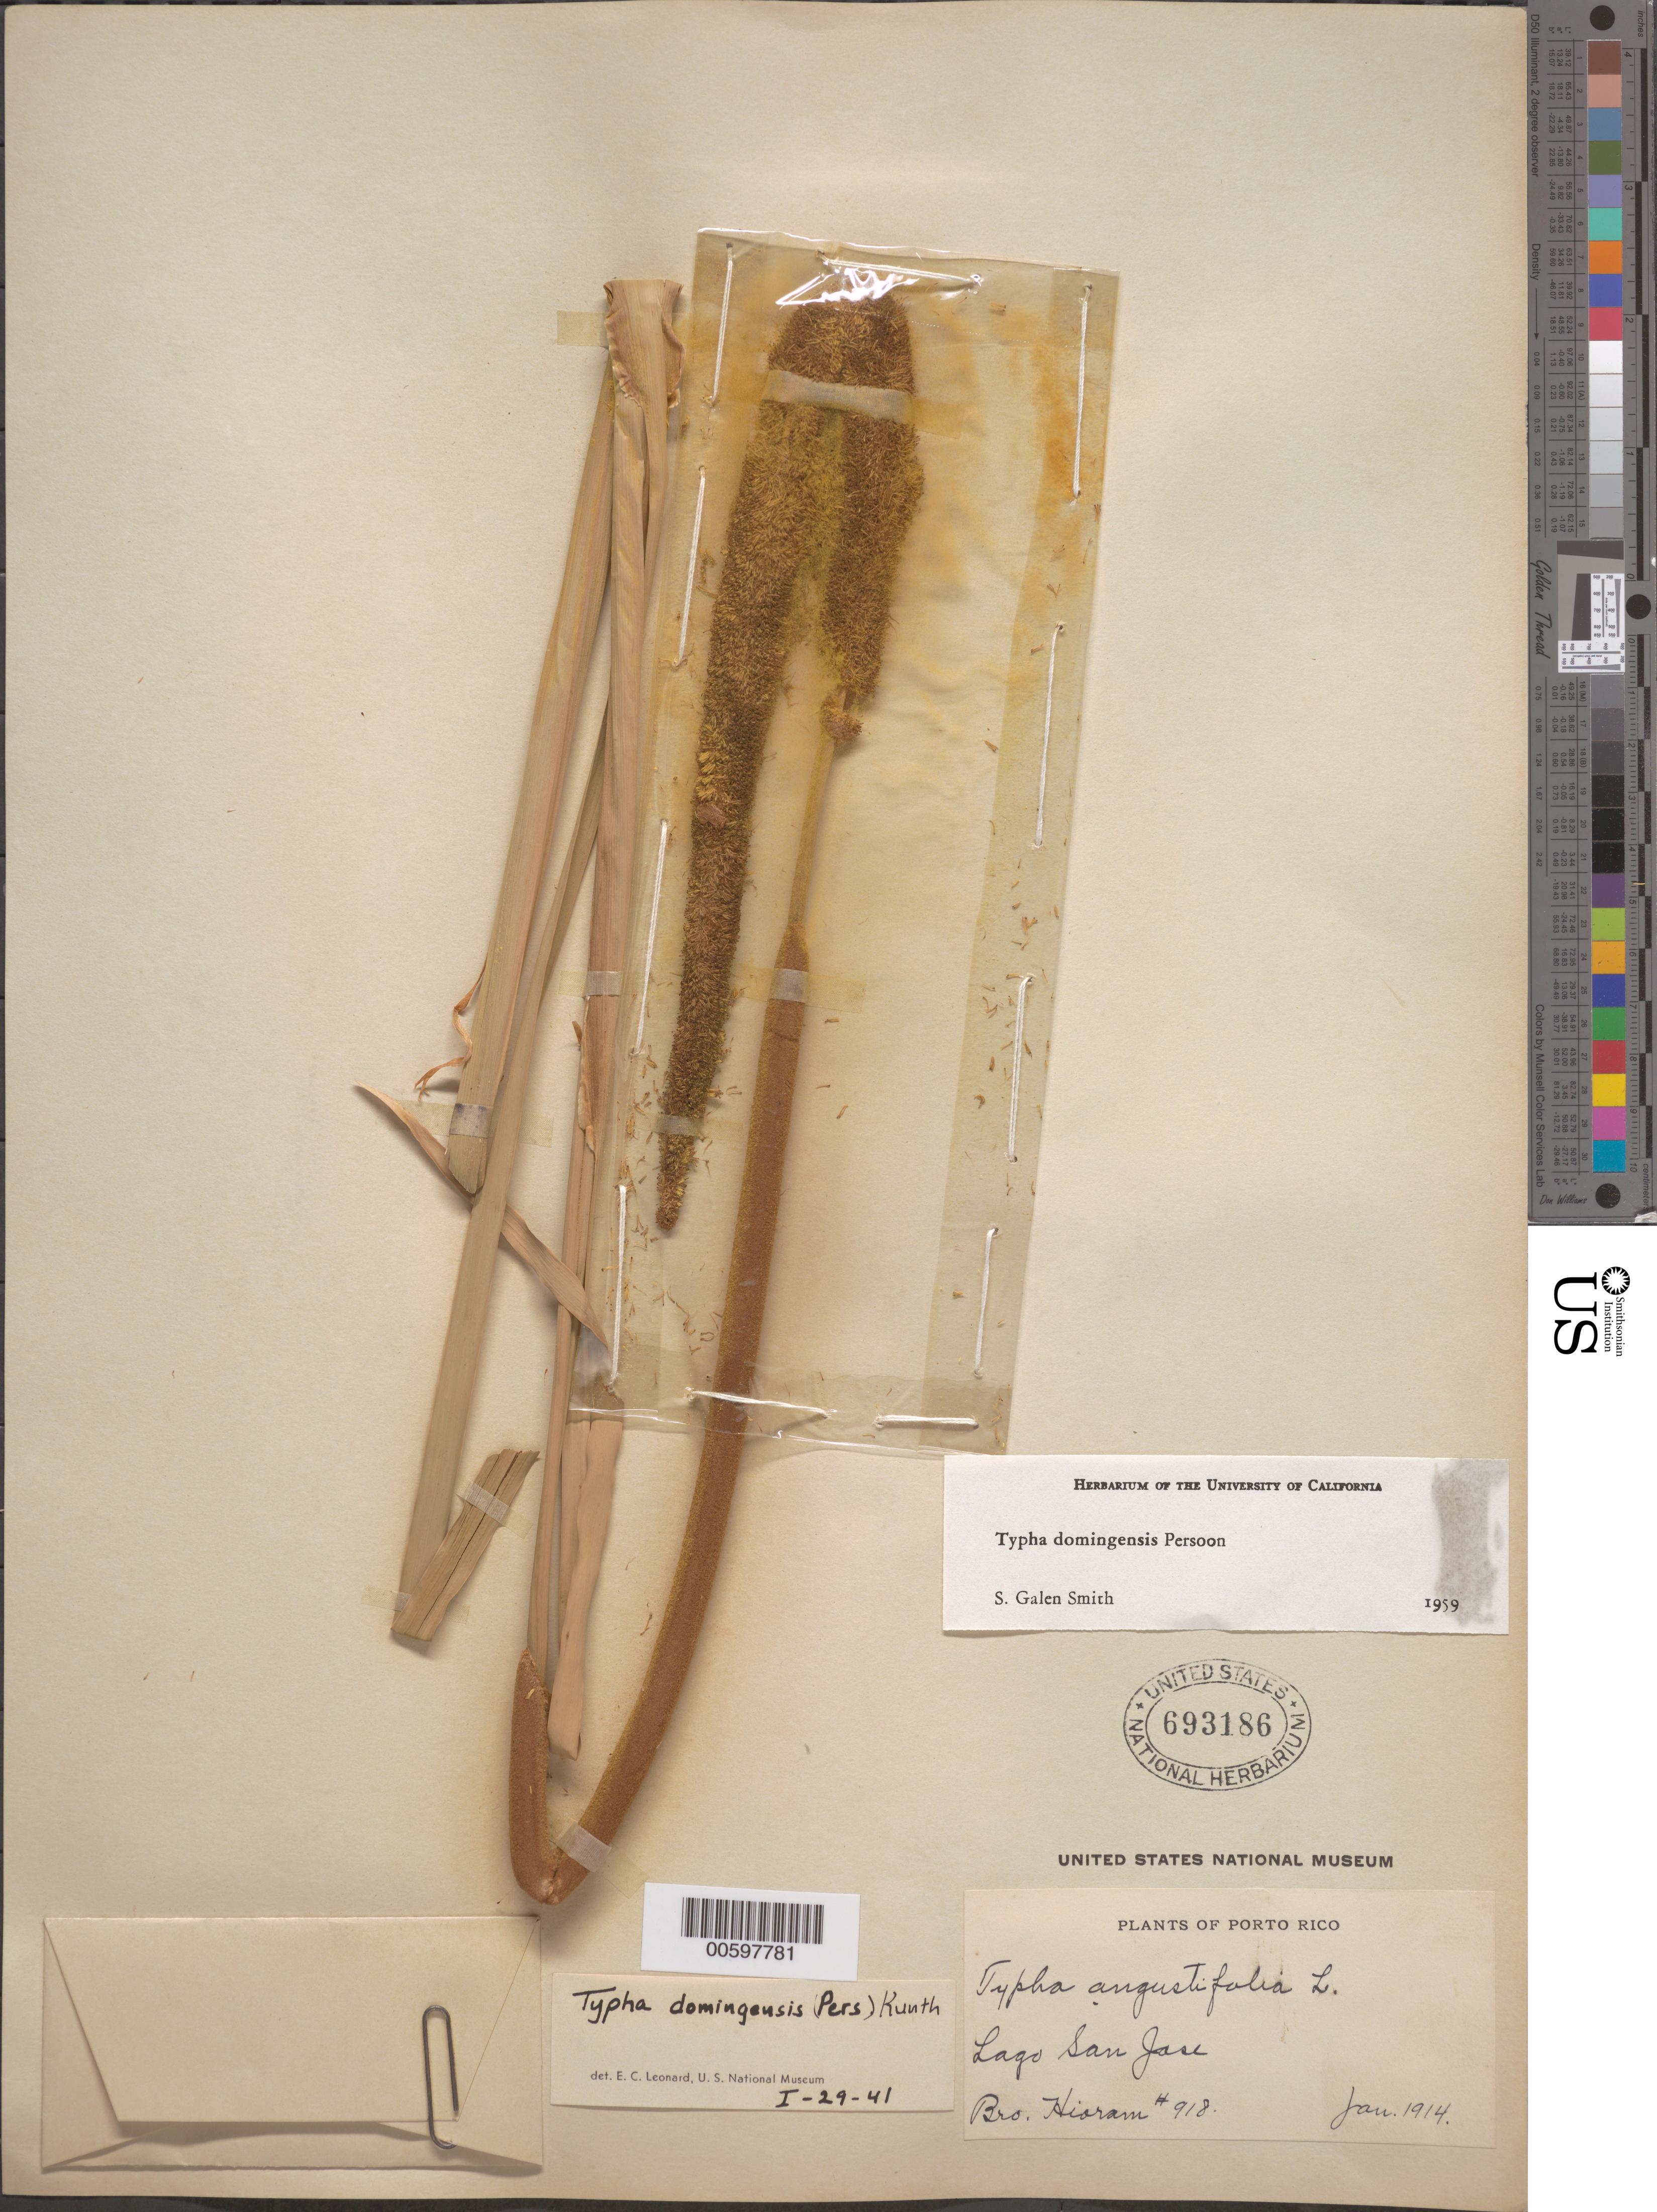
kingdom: Plantae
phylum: Tracheophyta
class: Liliopsida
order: Poales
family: Typhaceae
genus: Typha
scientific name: Typha domingensis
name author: Pers.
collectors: Bro. Hioram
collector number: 918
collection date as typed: Jan 1914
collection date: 1914-01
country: Puerto Rico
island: Greater Antilles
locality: Lago San Jose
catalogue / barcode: US 693186